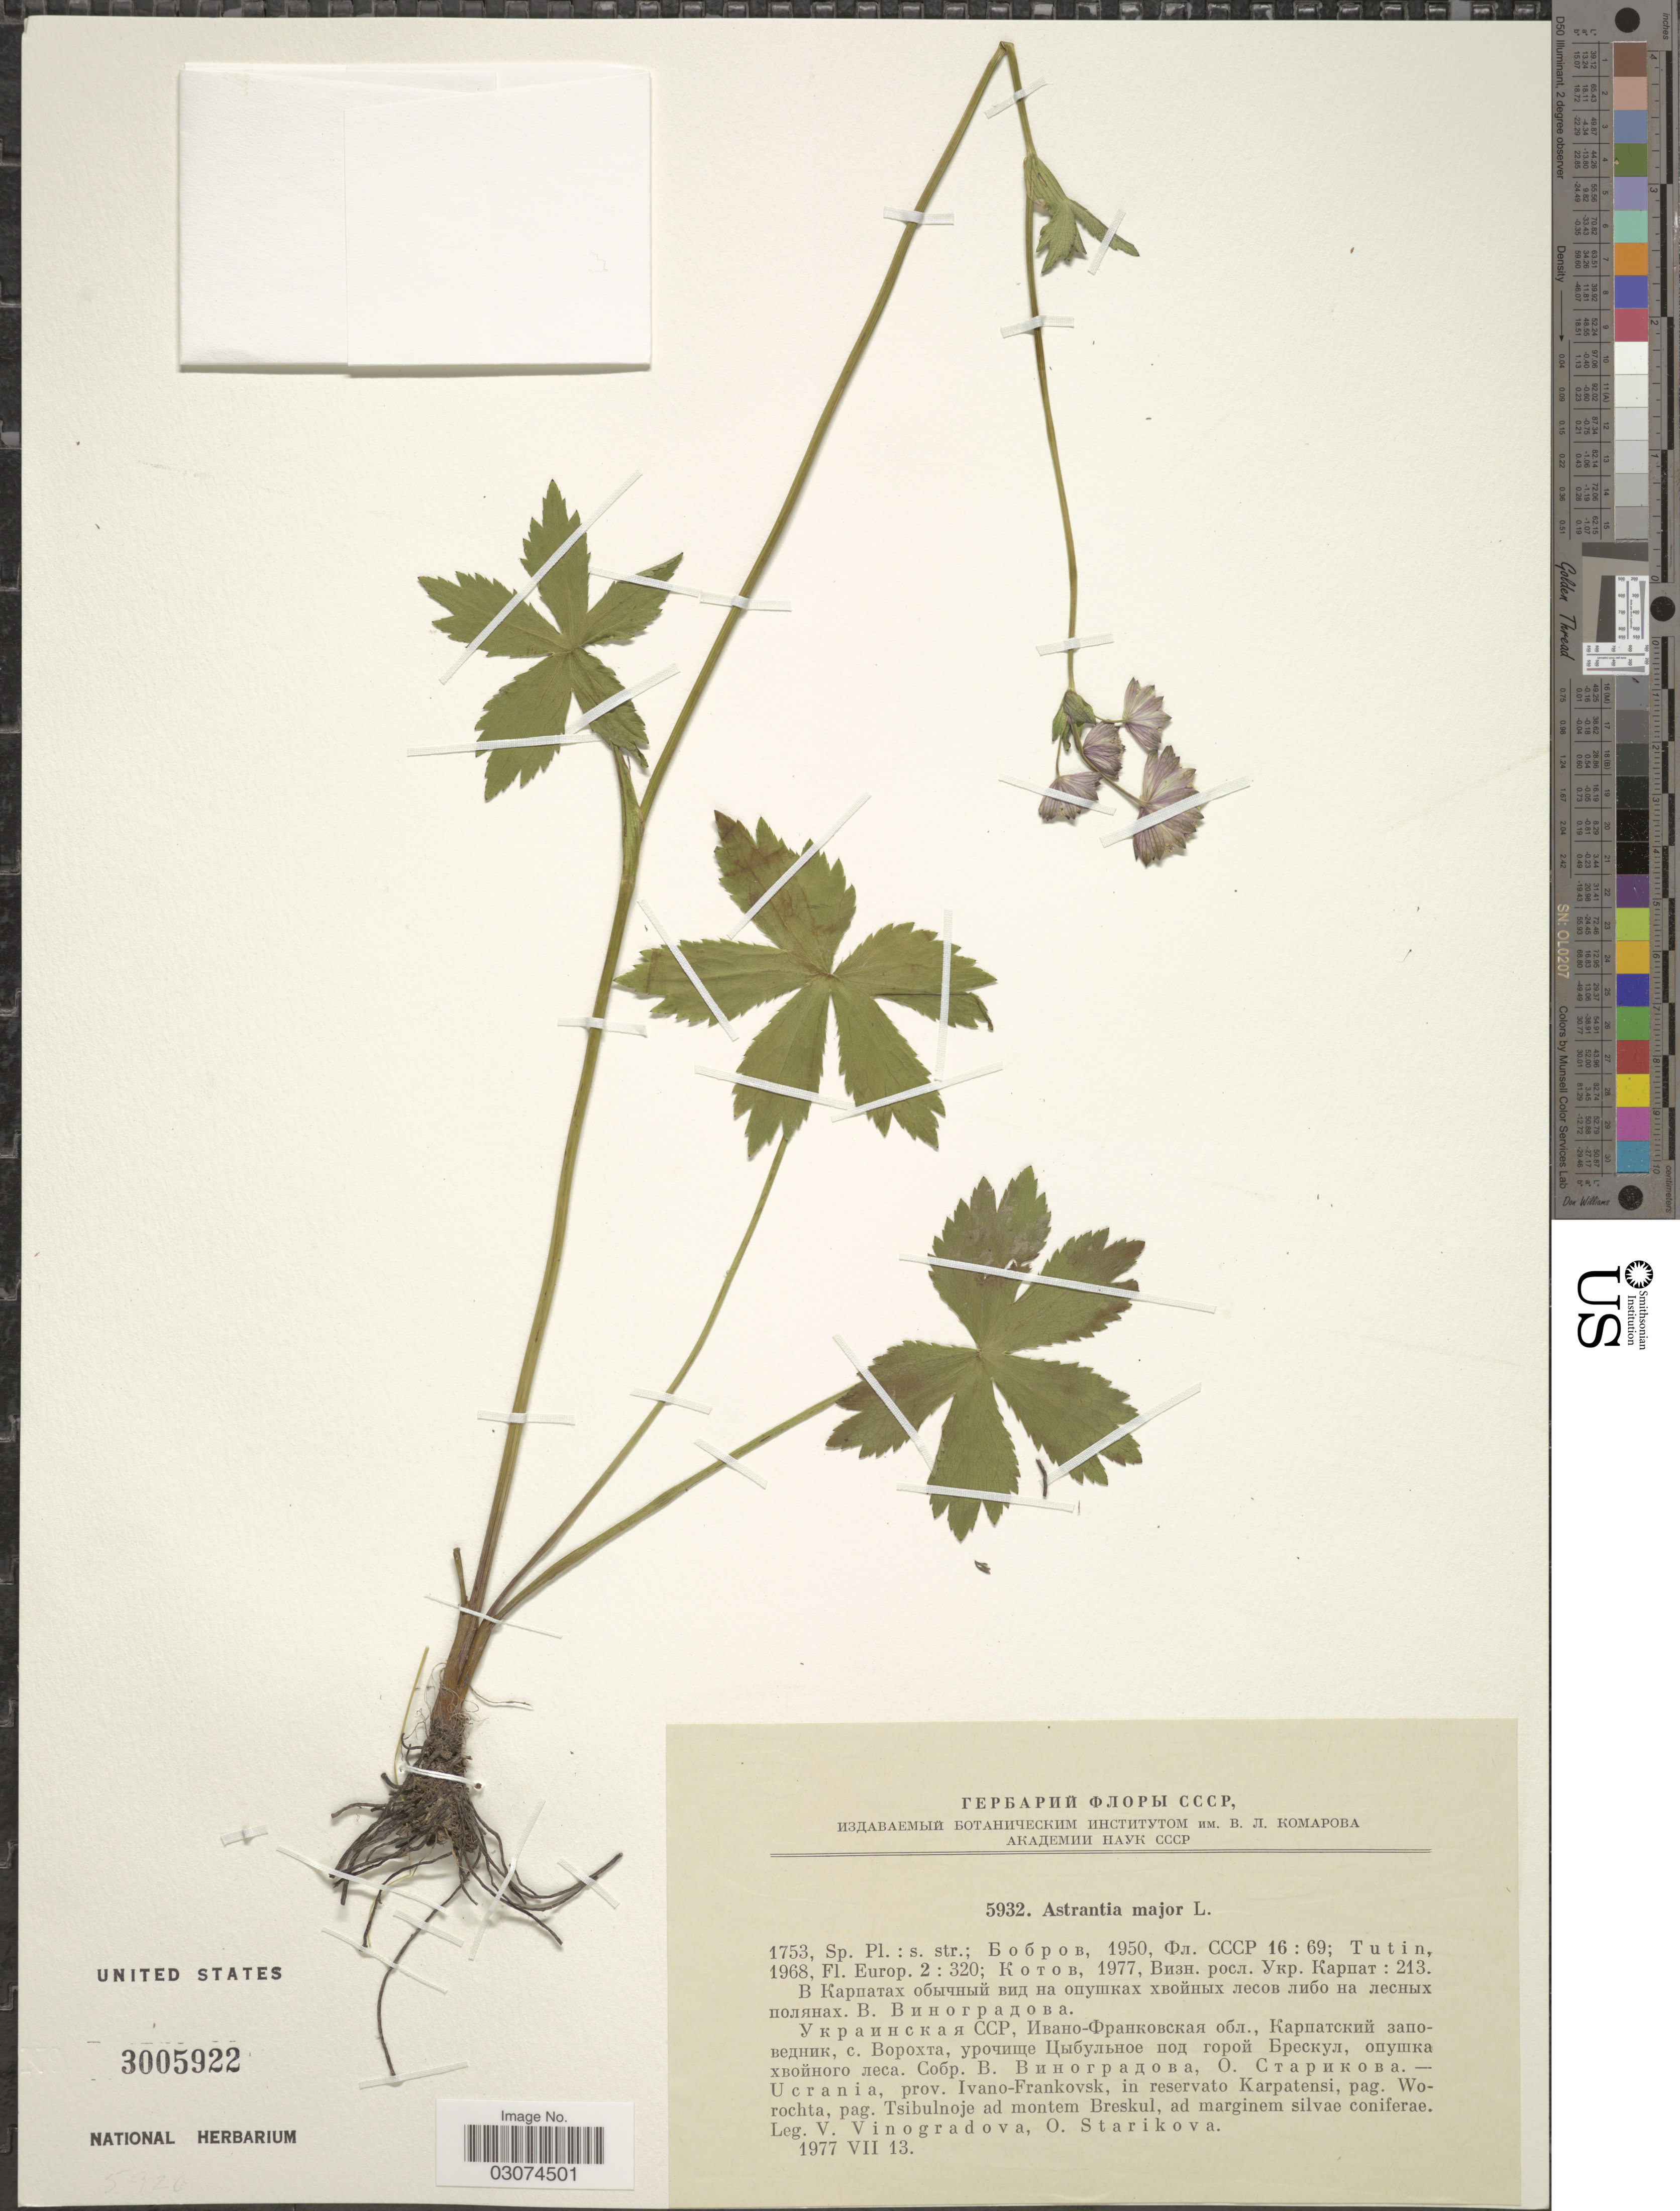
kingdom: Plantae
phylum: Tracheophyta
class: Magnoliopsida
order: Apiales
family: Apiaceae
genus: Astrantia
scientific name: Astrantia major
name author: L.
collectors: V. Vinogradova & O. Starikova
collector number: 5932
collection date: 1977-07-13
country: Ukraine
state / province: Ivano-Frankivs'k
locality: Ucrania, prov. Ivano-Frankovsk, in reservato Karpatensi, pag. Worochta, pag. Tsibulnoje ad montem Breskul, ad marginem silvae coniferae.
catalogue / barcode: US 3005922